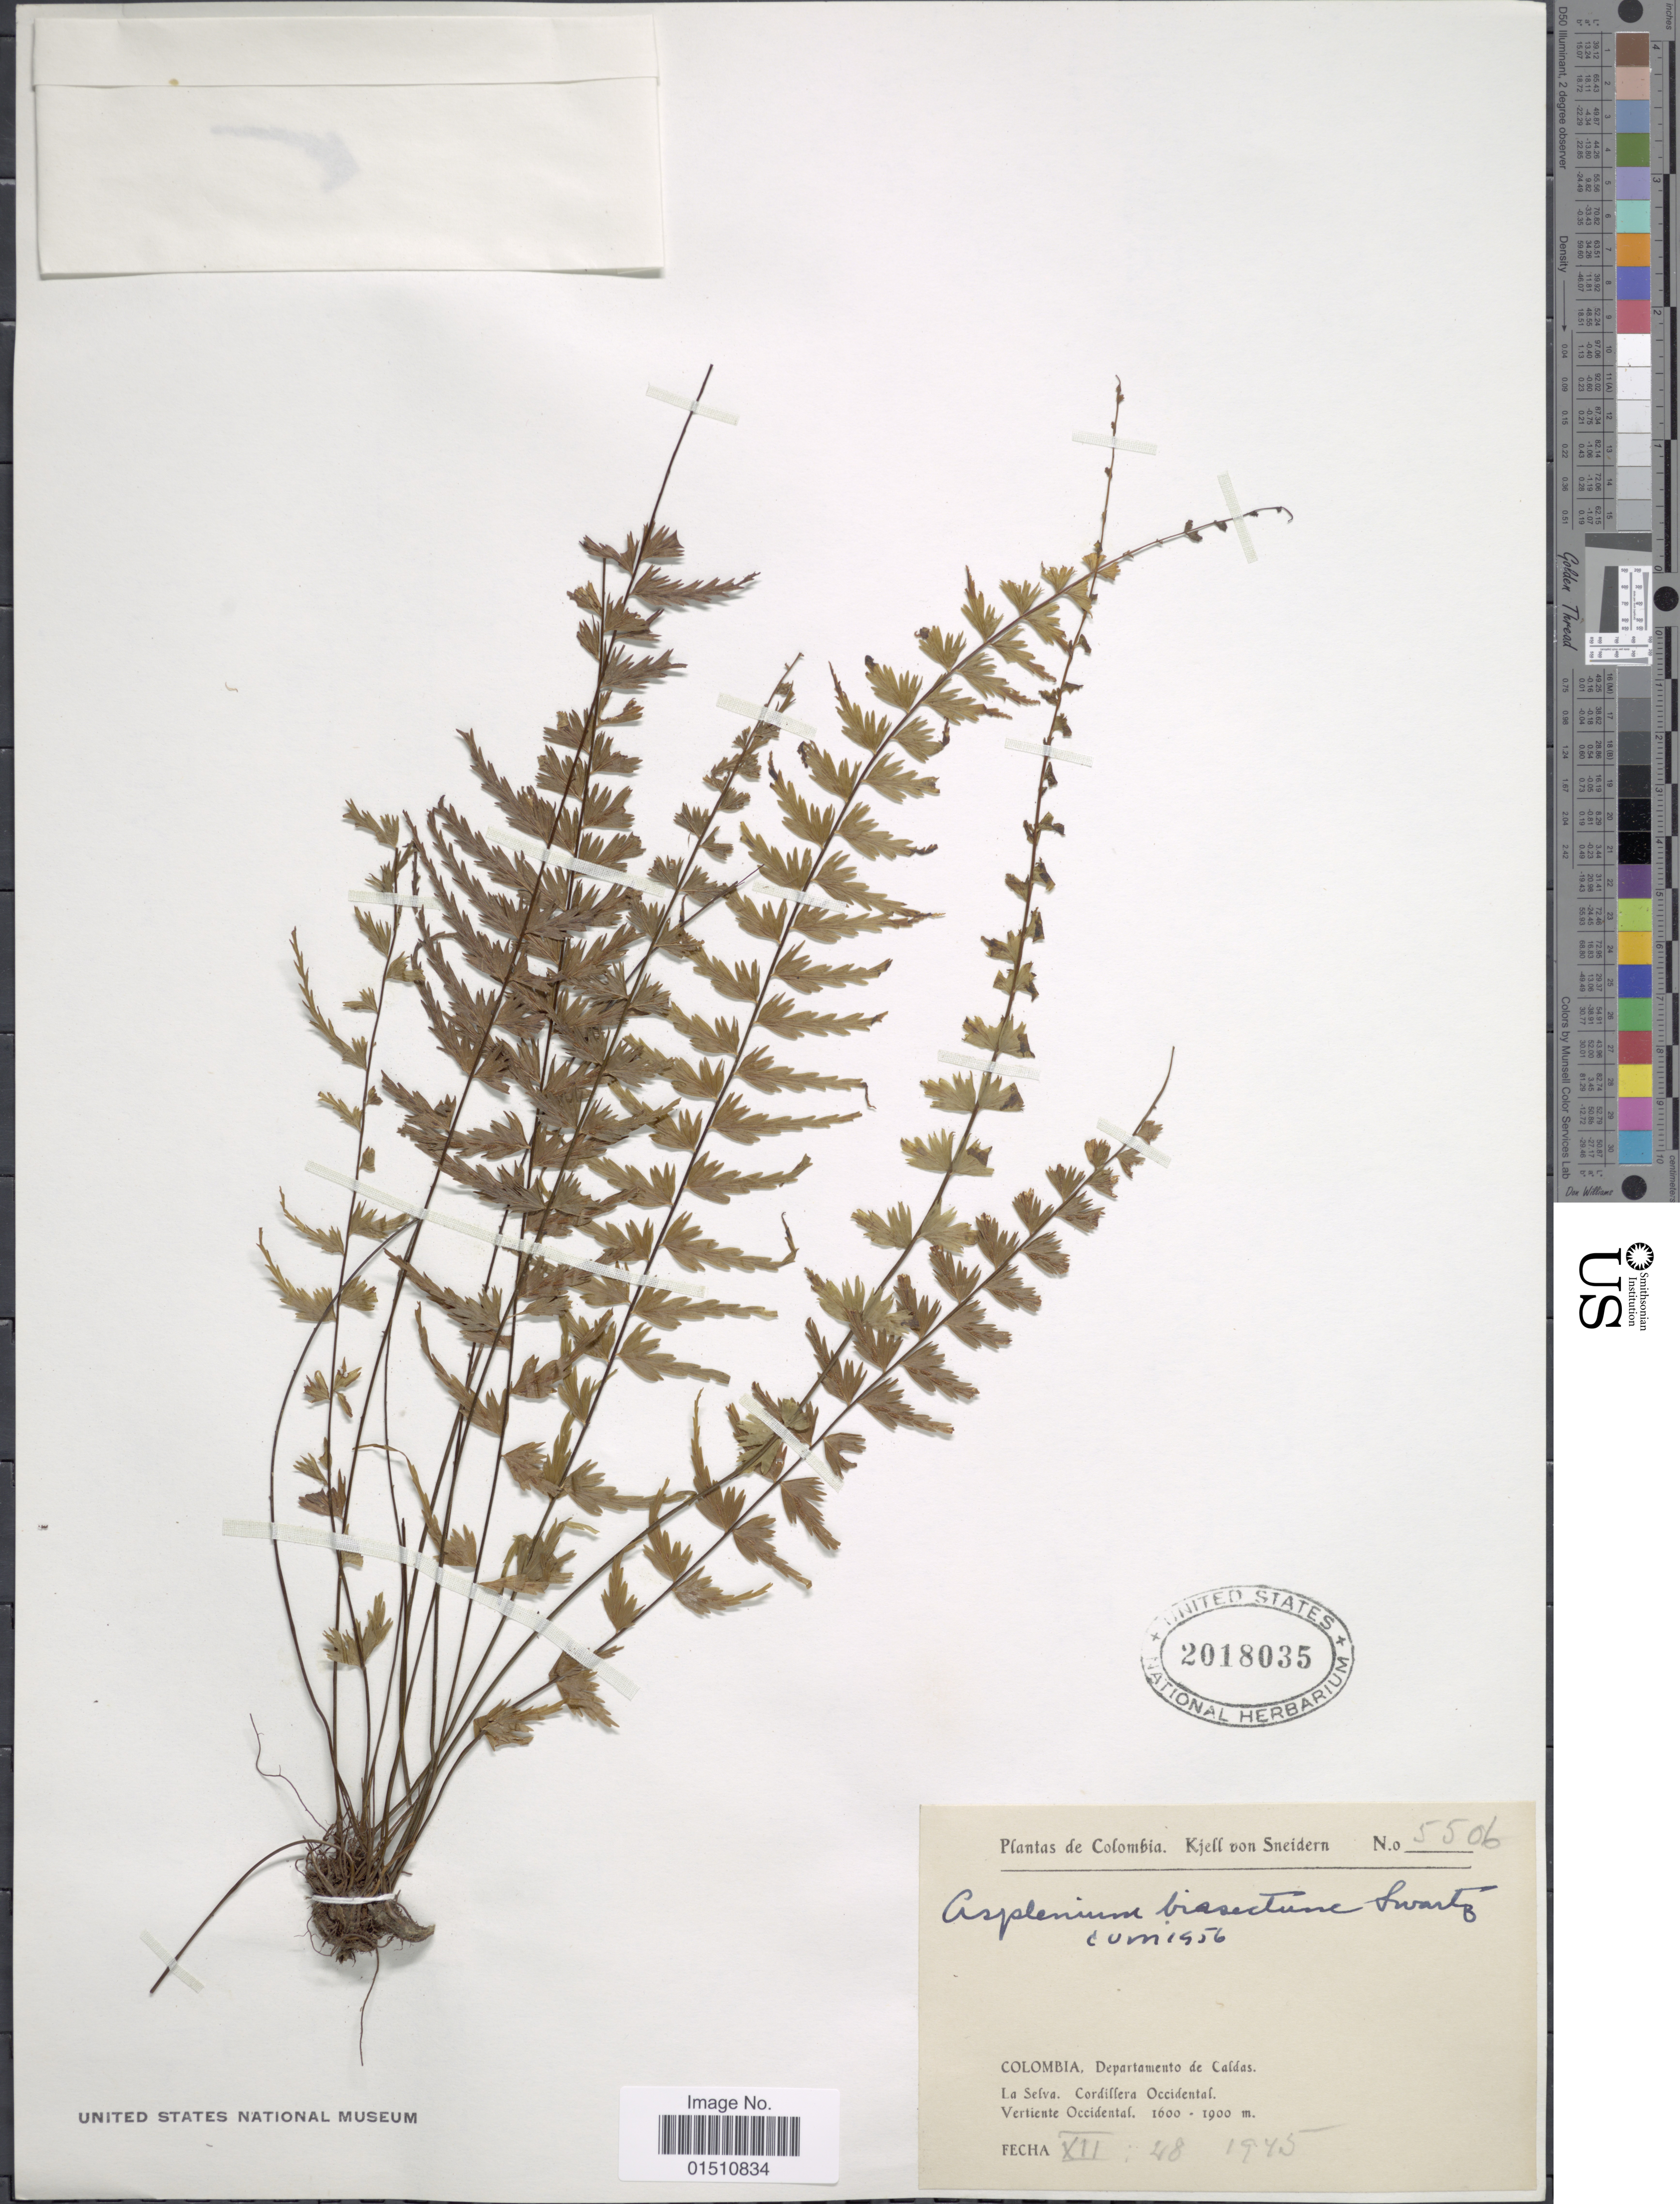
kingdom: Plantae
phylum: Tracheophyta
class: Polypodiopsida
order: Polypodiales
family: Aspleniaceae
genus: Asplenium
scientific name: Asplenium dissectum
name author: Brack. in Wilkes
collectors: K. von Sneidern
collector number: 5506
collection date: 1945-12-28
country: Colombia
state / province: Caldas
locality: Colombia, Departamento de Caldas, La Selva. Cordillera Occidental, Viertente Occidental.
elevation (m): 1600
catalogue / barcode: US 2018035